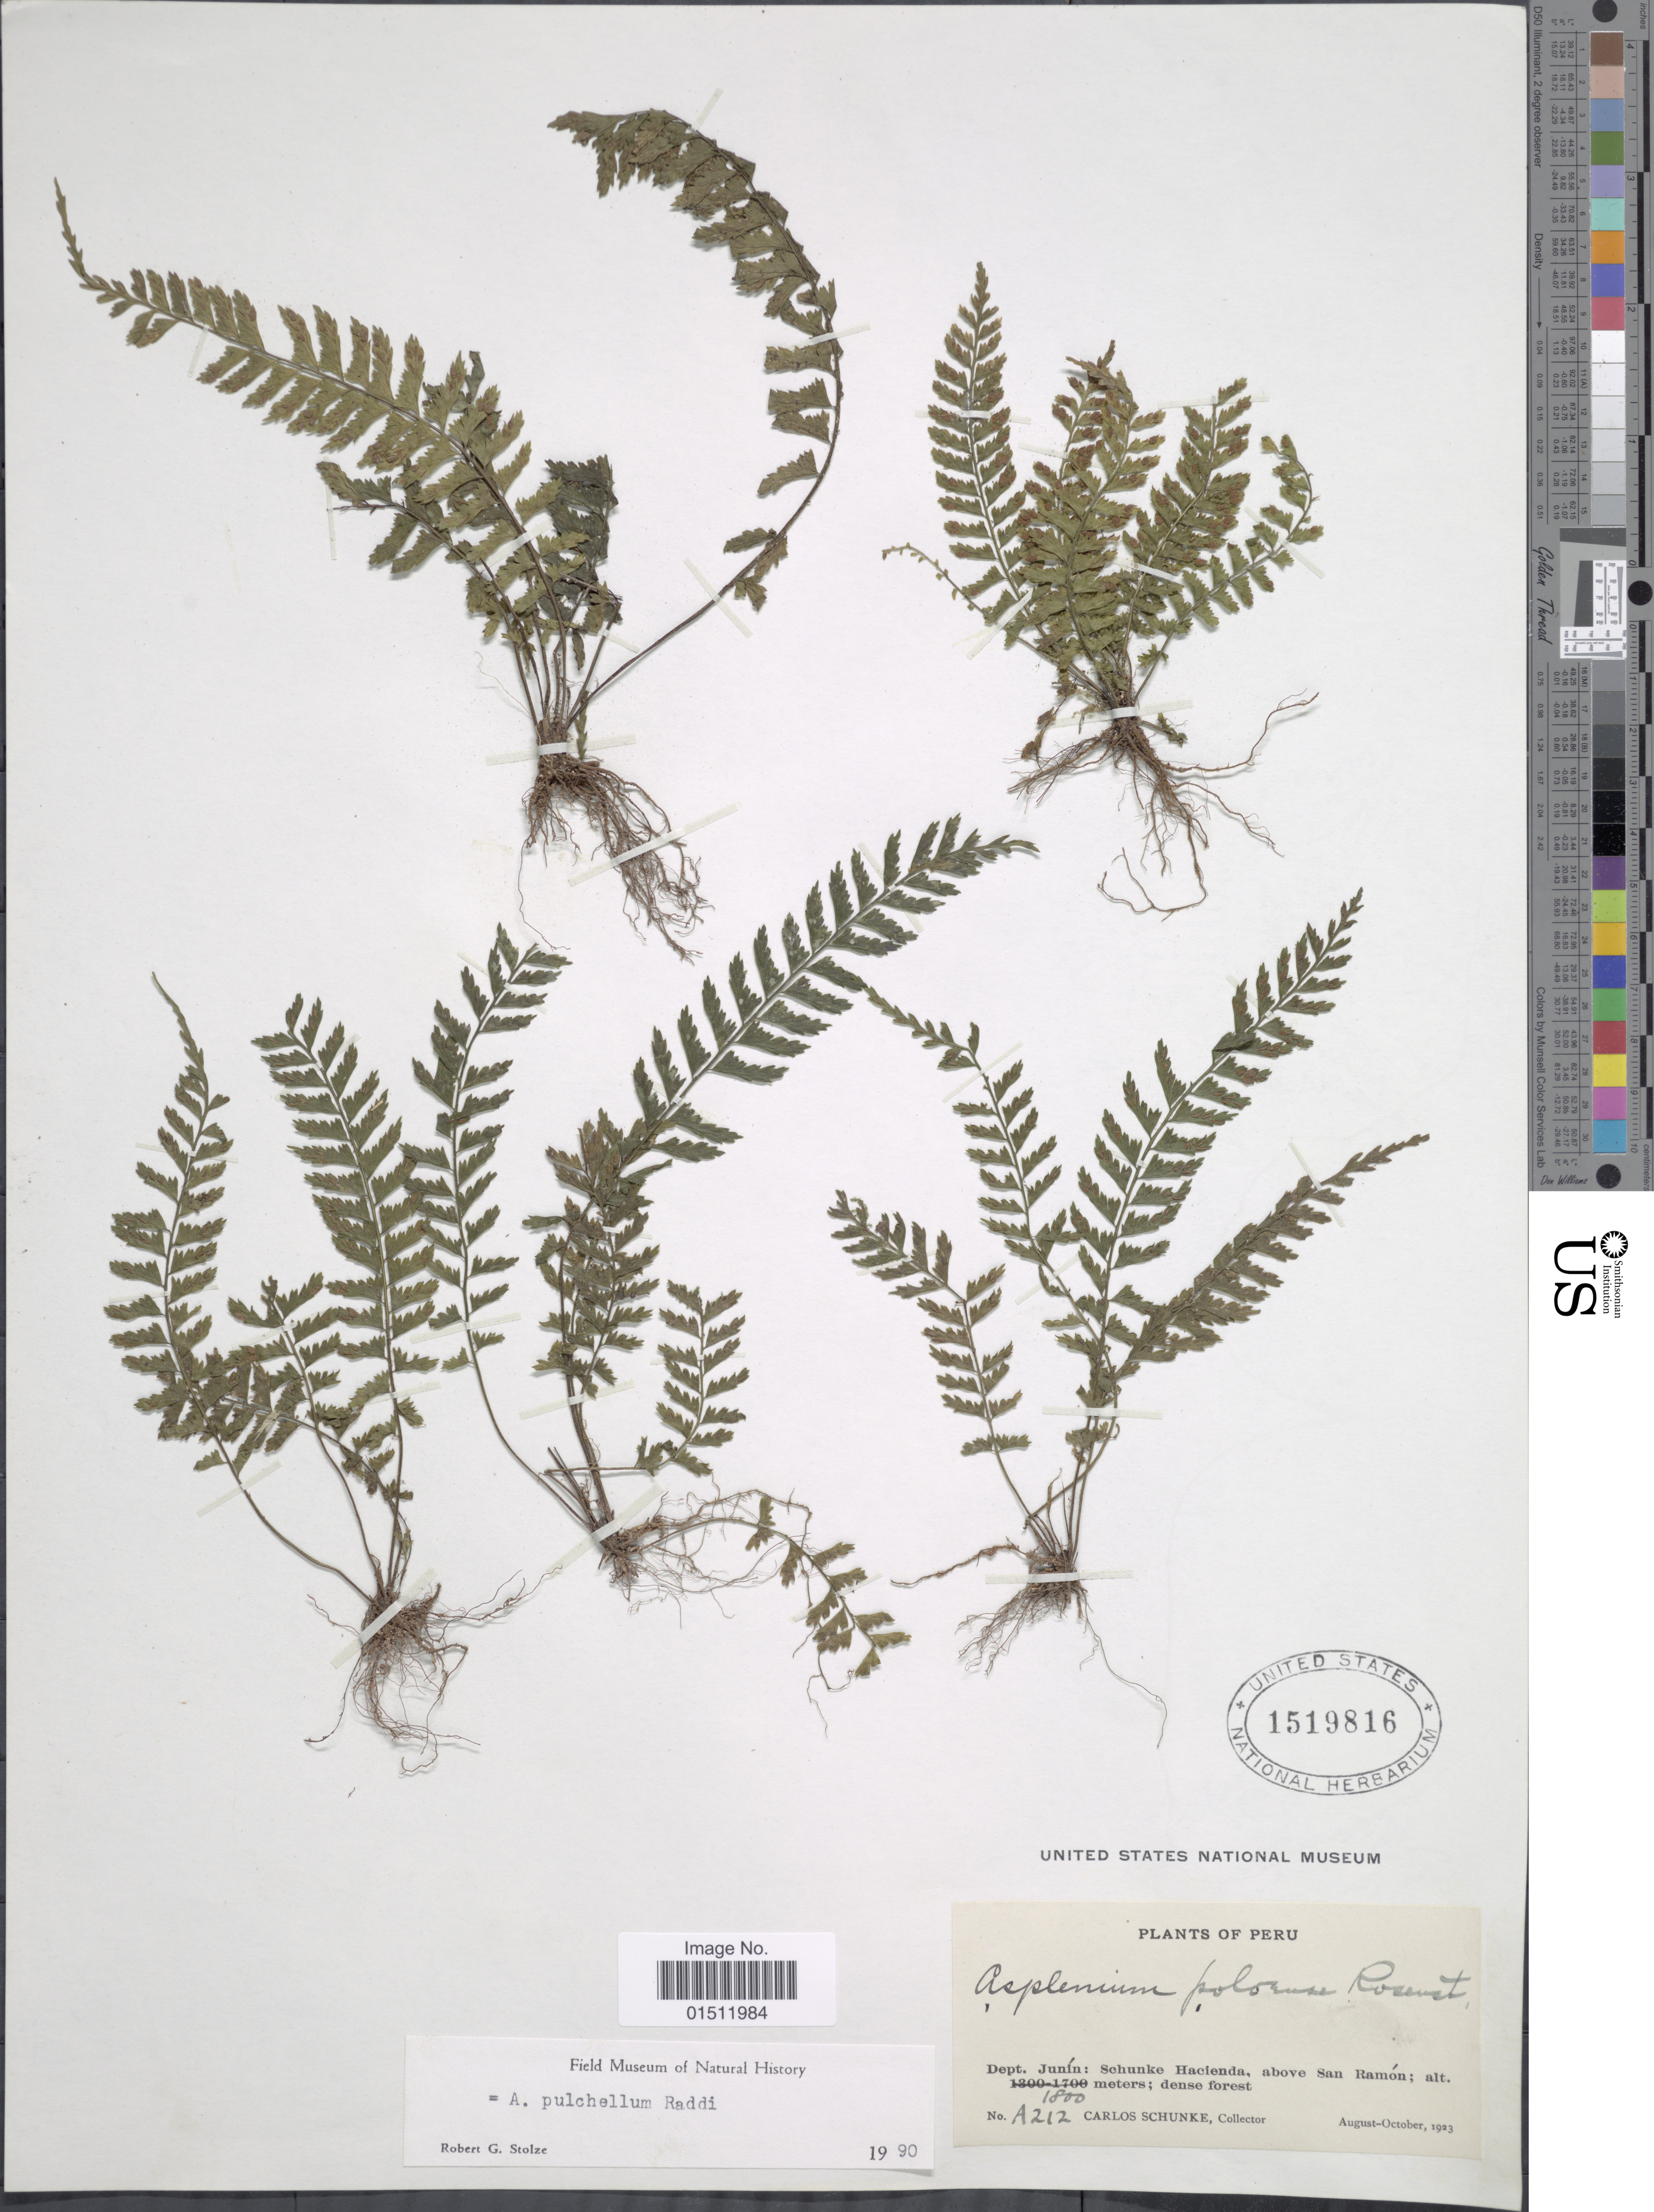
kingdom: Plantae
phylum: Tracheophyta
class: Polypodiopsida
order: Polypodiales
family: Aspleniaceae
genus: Asplenium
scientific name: Asplenium poloense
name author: Rosenst.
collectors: C. Schunke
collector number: A212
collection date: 1923-08/1923-10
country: Peru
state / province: Junín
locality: Dept. Junin:Schunke Hacienda, above San Ramon.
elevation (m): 1800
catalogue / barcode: US 1519816